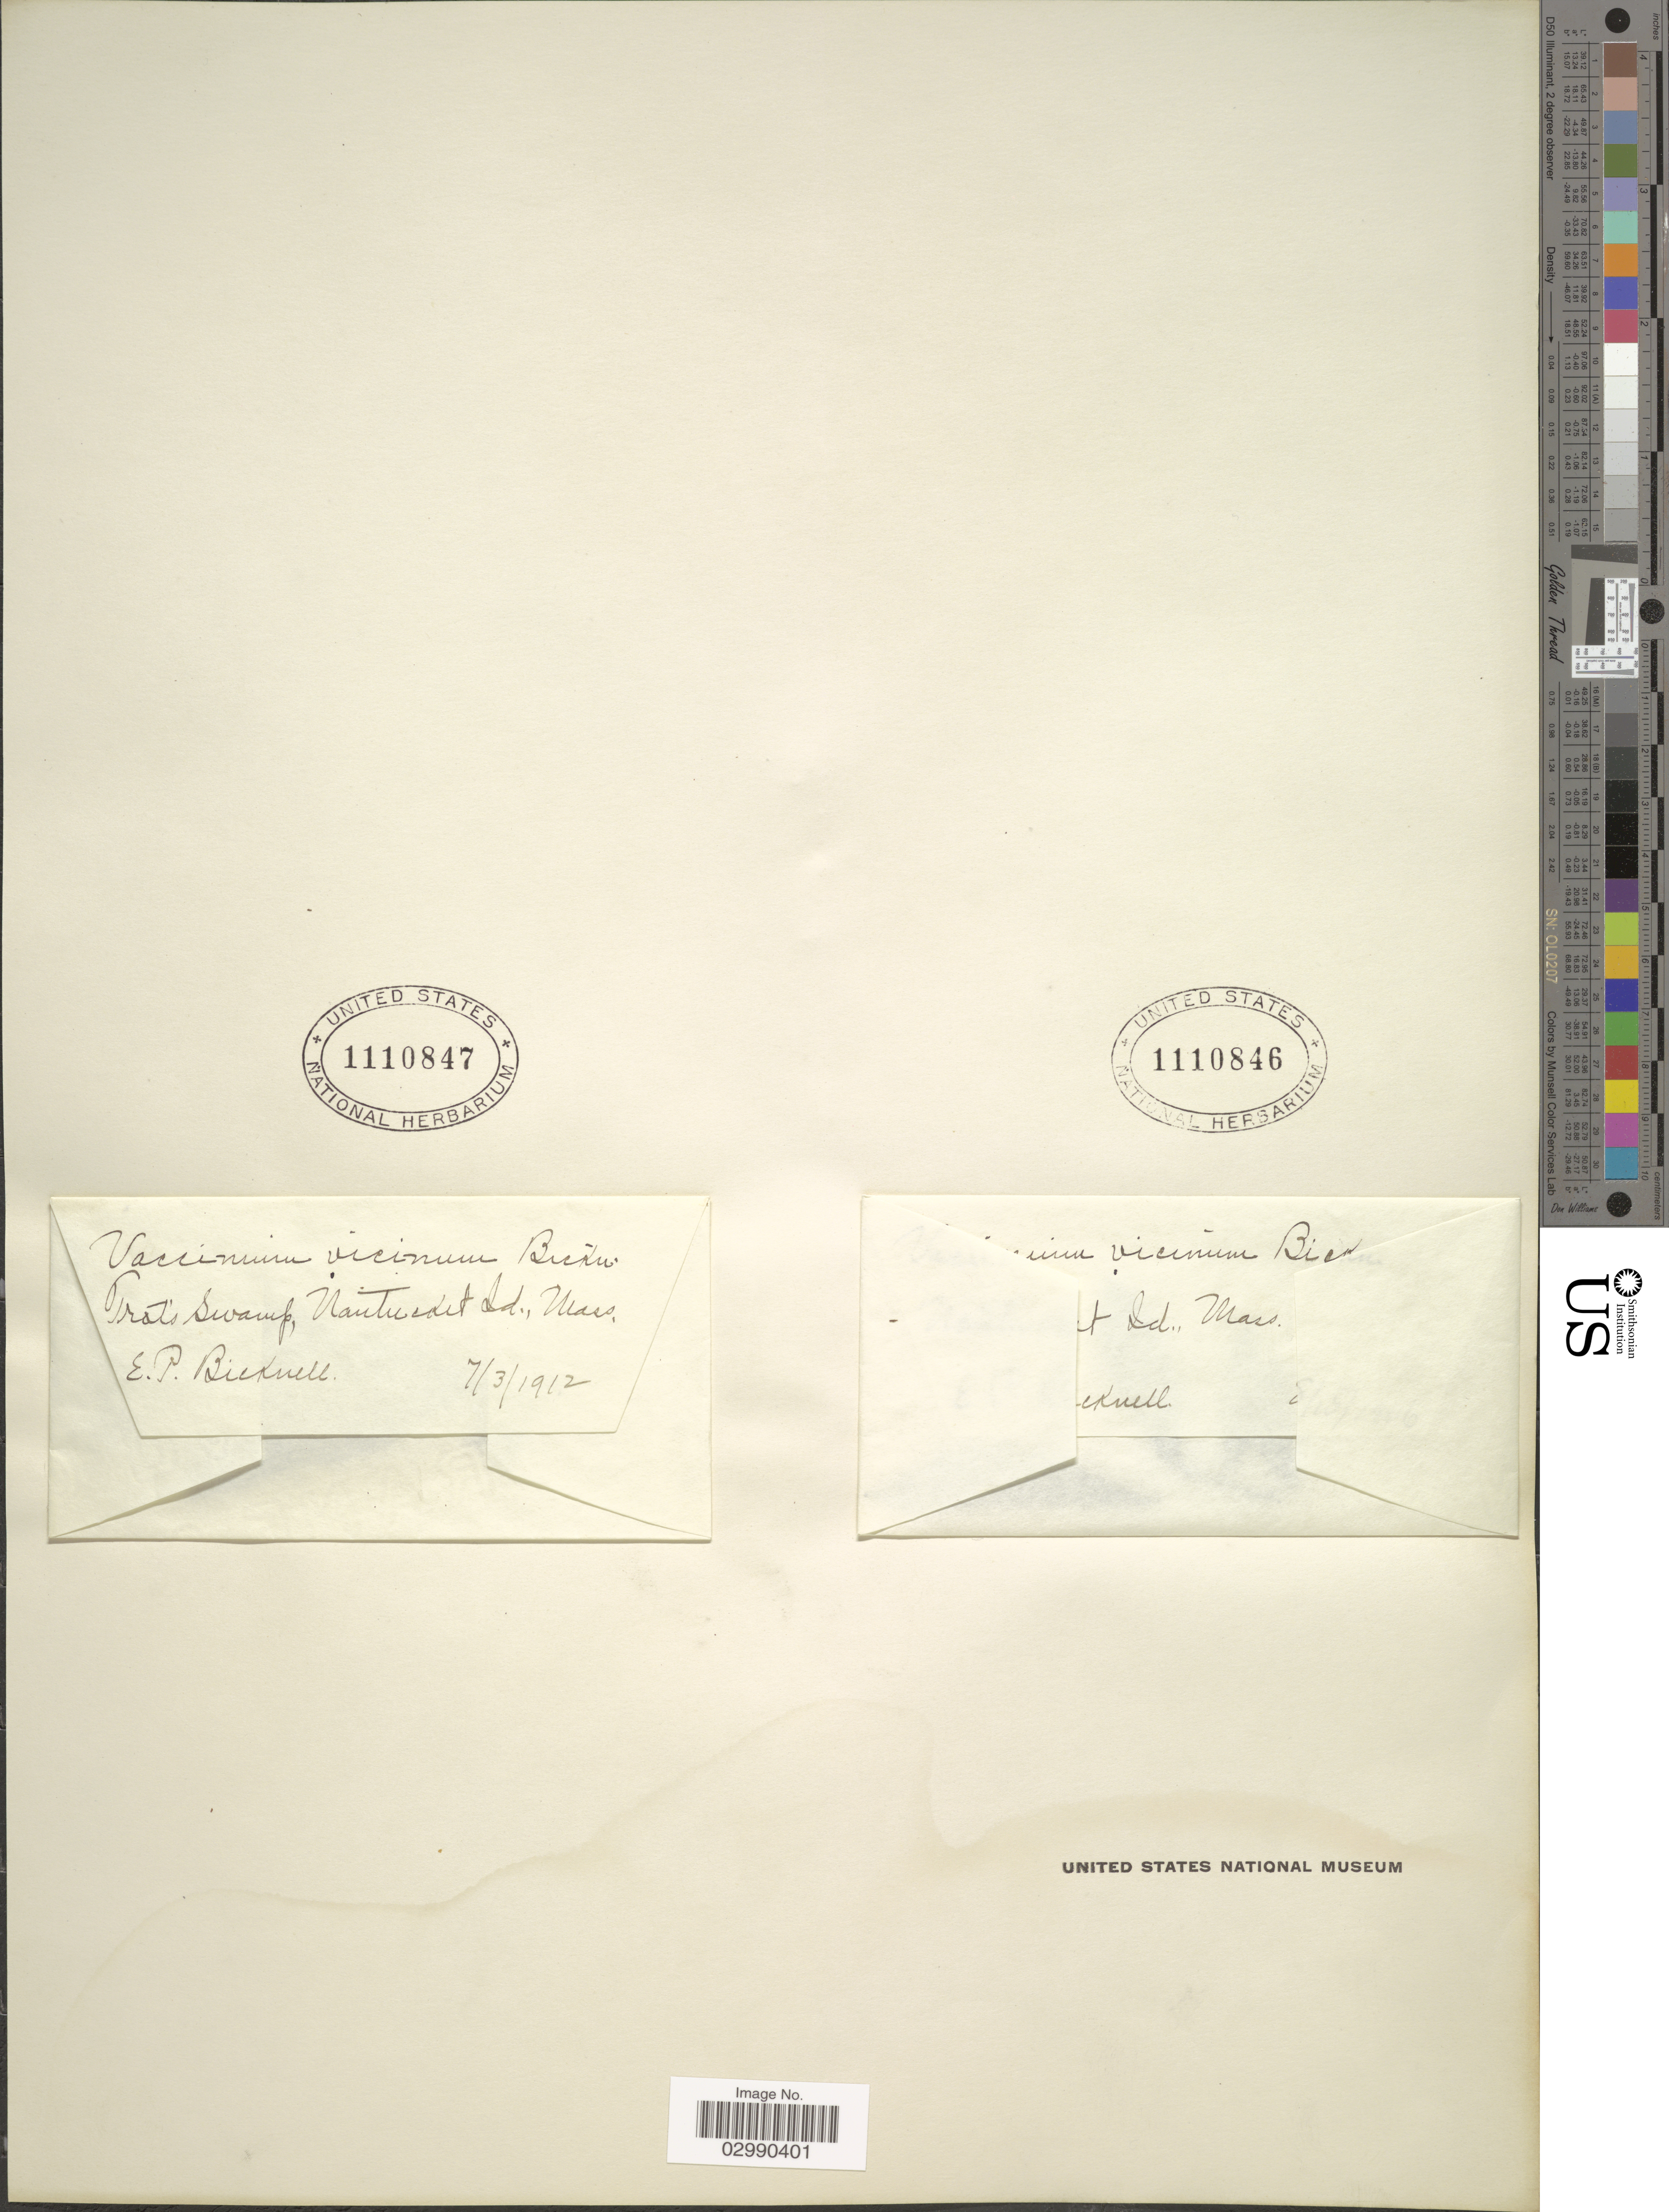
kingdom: Plantae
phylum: Tracheophyta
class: Magnoliopsida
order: Ericales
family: Ericaceae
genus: Vaccinium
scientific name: Vaccinium vicinum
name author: E.P. Bicknell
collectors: E. P. Bicknell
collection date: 1912-07-03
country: United States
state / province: Massachusetts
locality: Trotis swamp, Nantucket Id.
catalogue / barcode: US 1110847-2